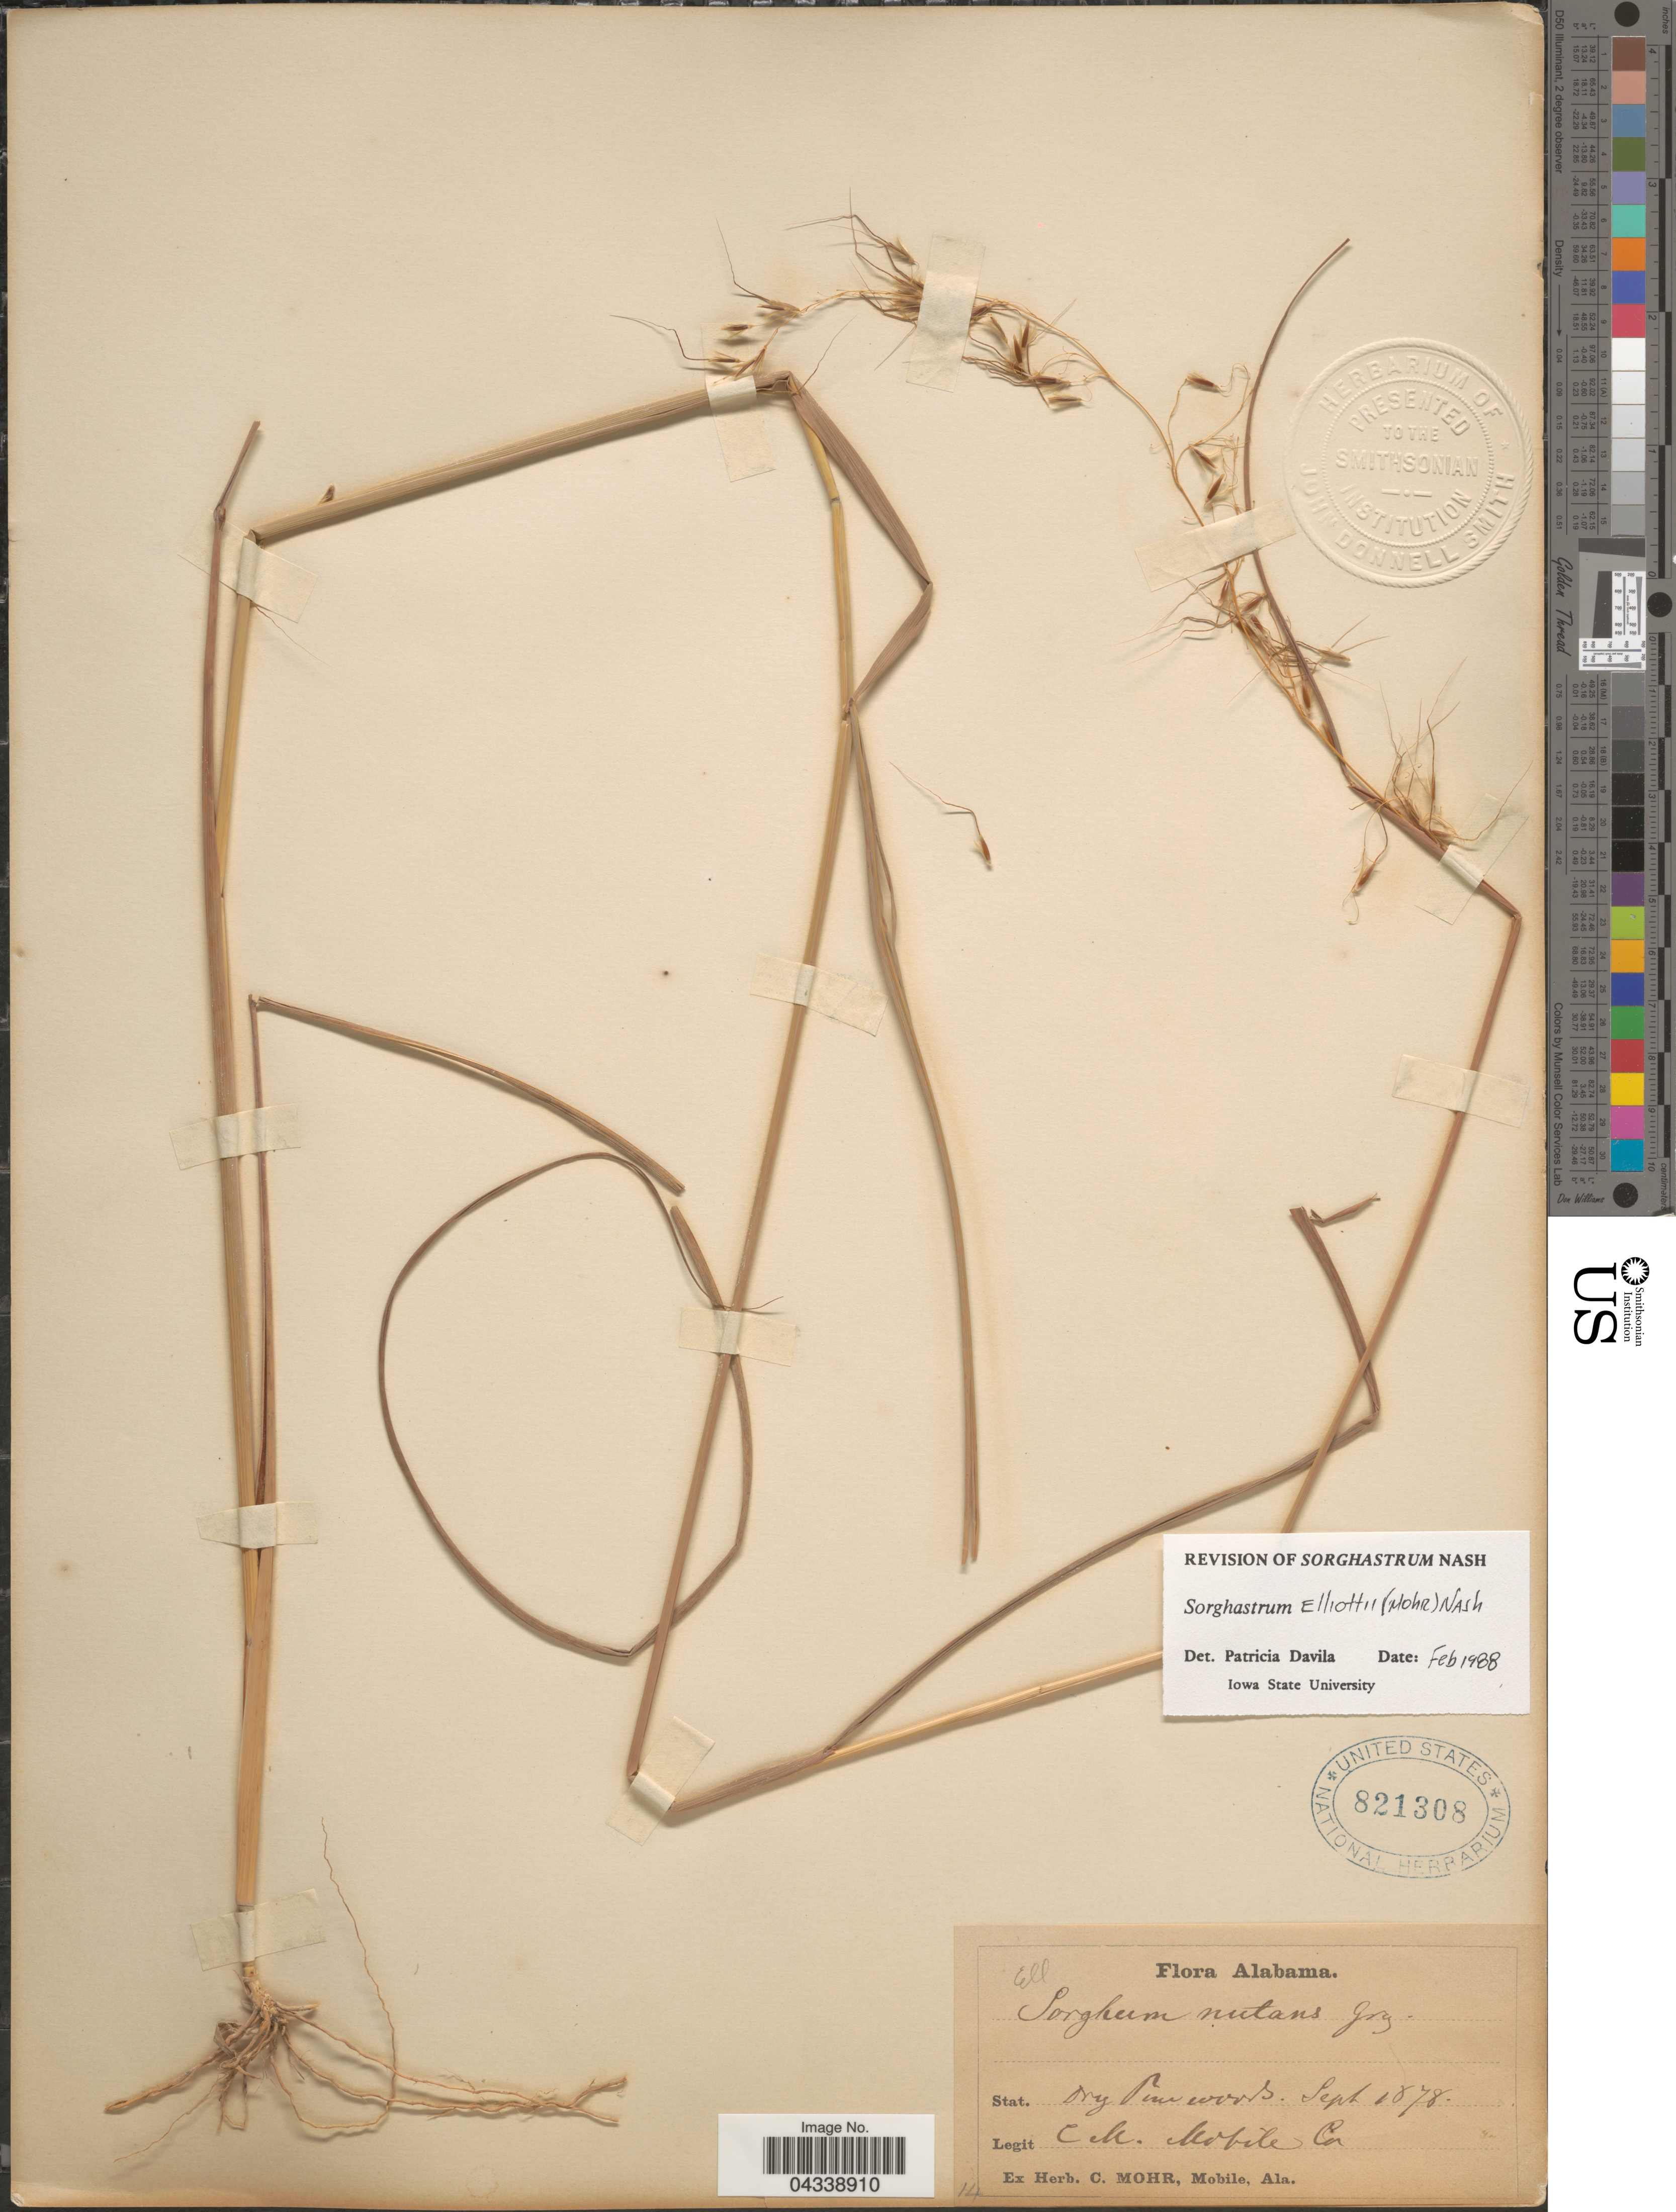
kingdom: Plantae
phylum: Tracheophyta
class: Liliopsida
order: Poales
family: Poaceae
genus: Sorghastrum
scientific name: Sorghastrum elliottii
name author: (C. Mohr) Nash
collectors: C. T. Mohr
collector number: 14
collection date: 1878-09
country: United States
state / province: Alabama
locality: Mobile Co.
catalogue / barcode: US 821308